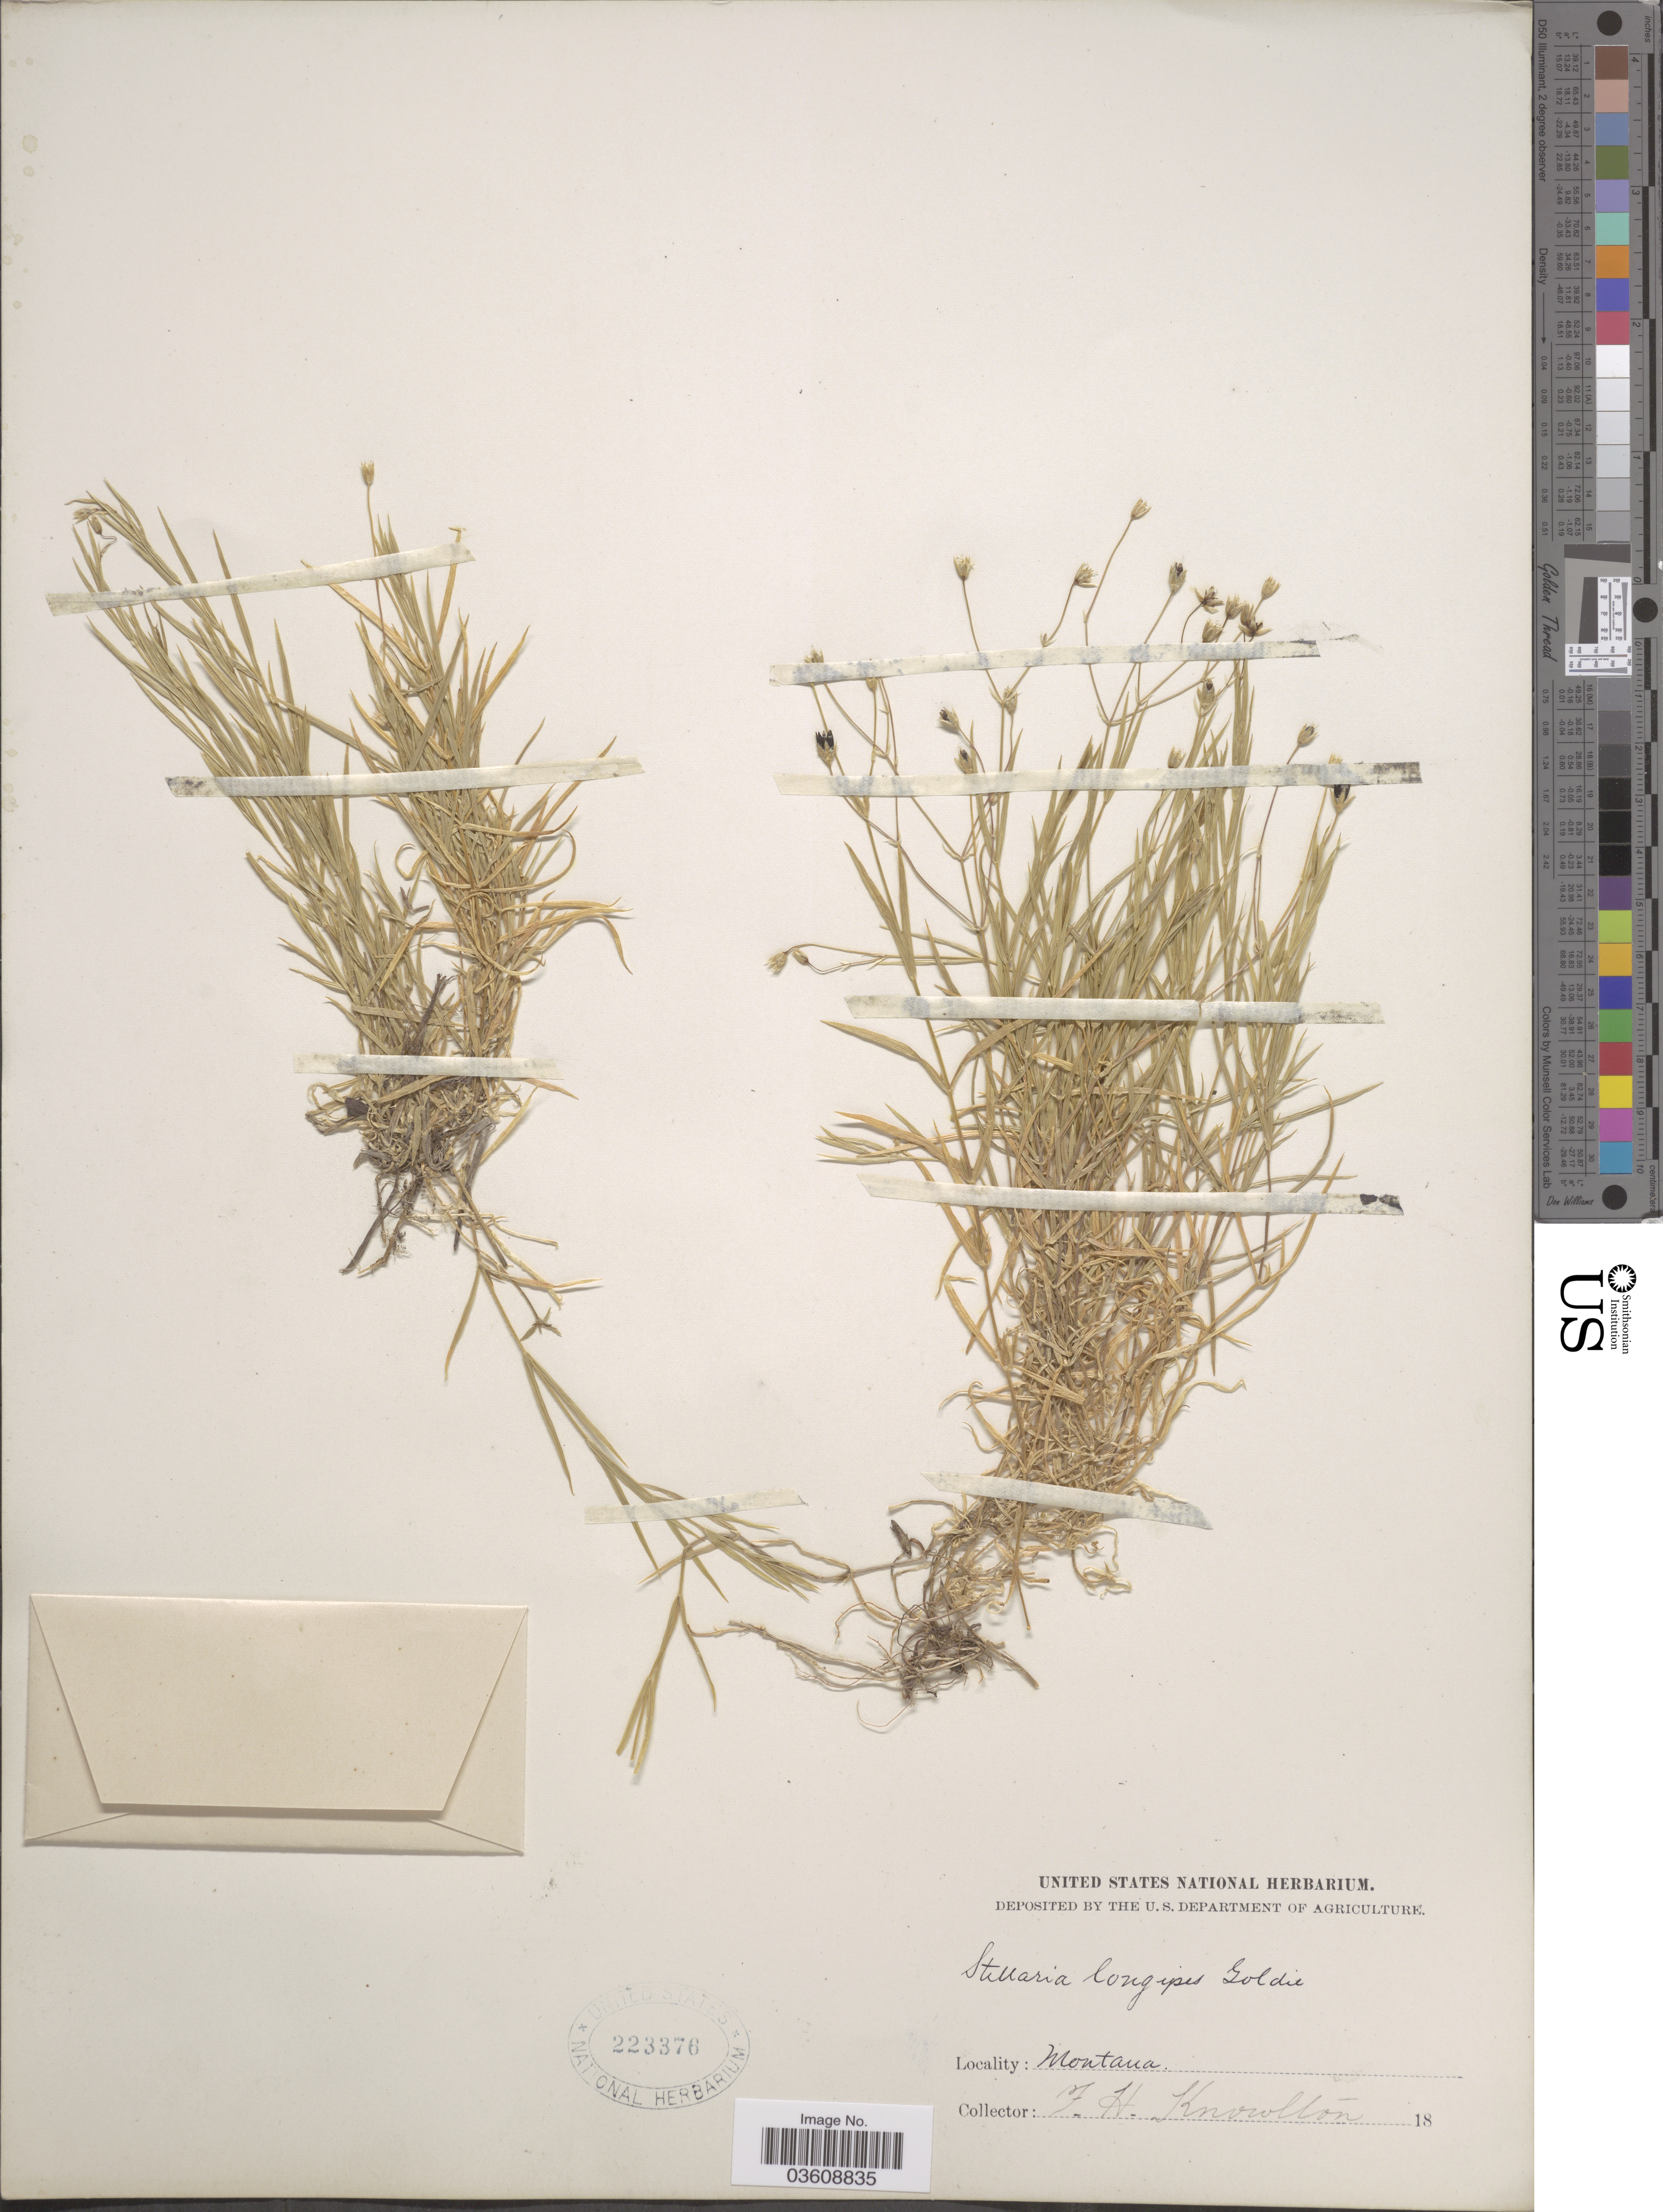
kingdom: Plantae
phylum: Tracheophyta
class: Magnoliopsida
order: Caryophyllales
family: Caryophyllaceae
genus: Stellaria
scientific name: Stellaria longipes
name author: Goldie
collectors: F. H. Knowlton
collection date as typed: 18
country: United States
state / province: Montana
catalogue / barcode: US 223376